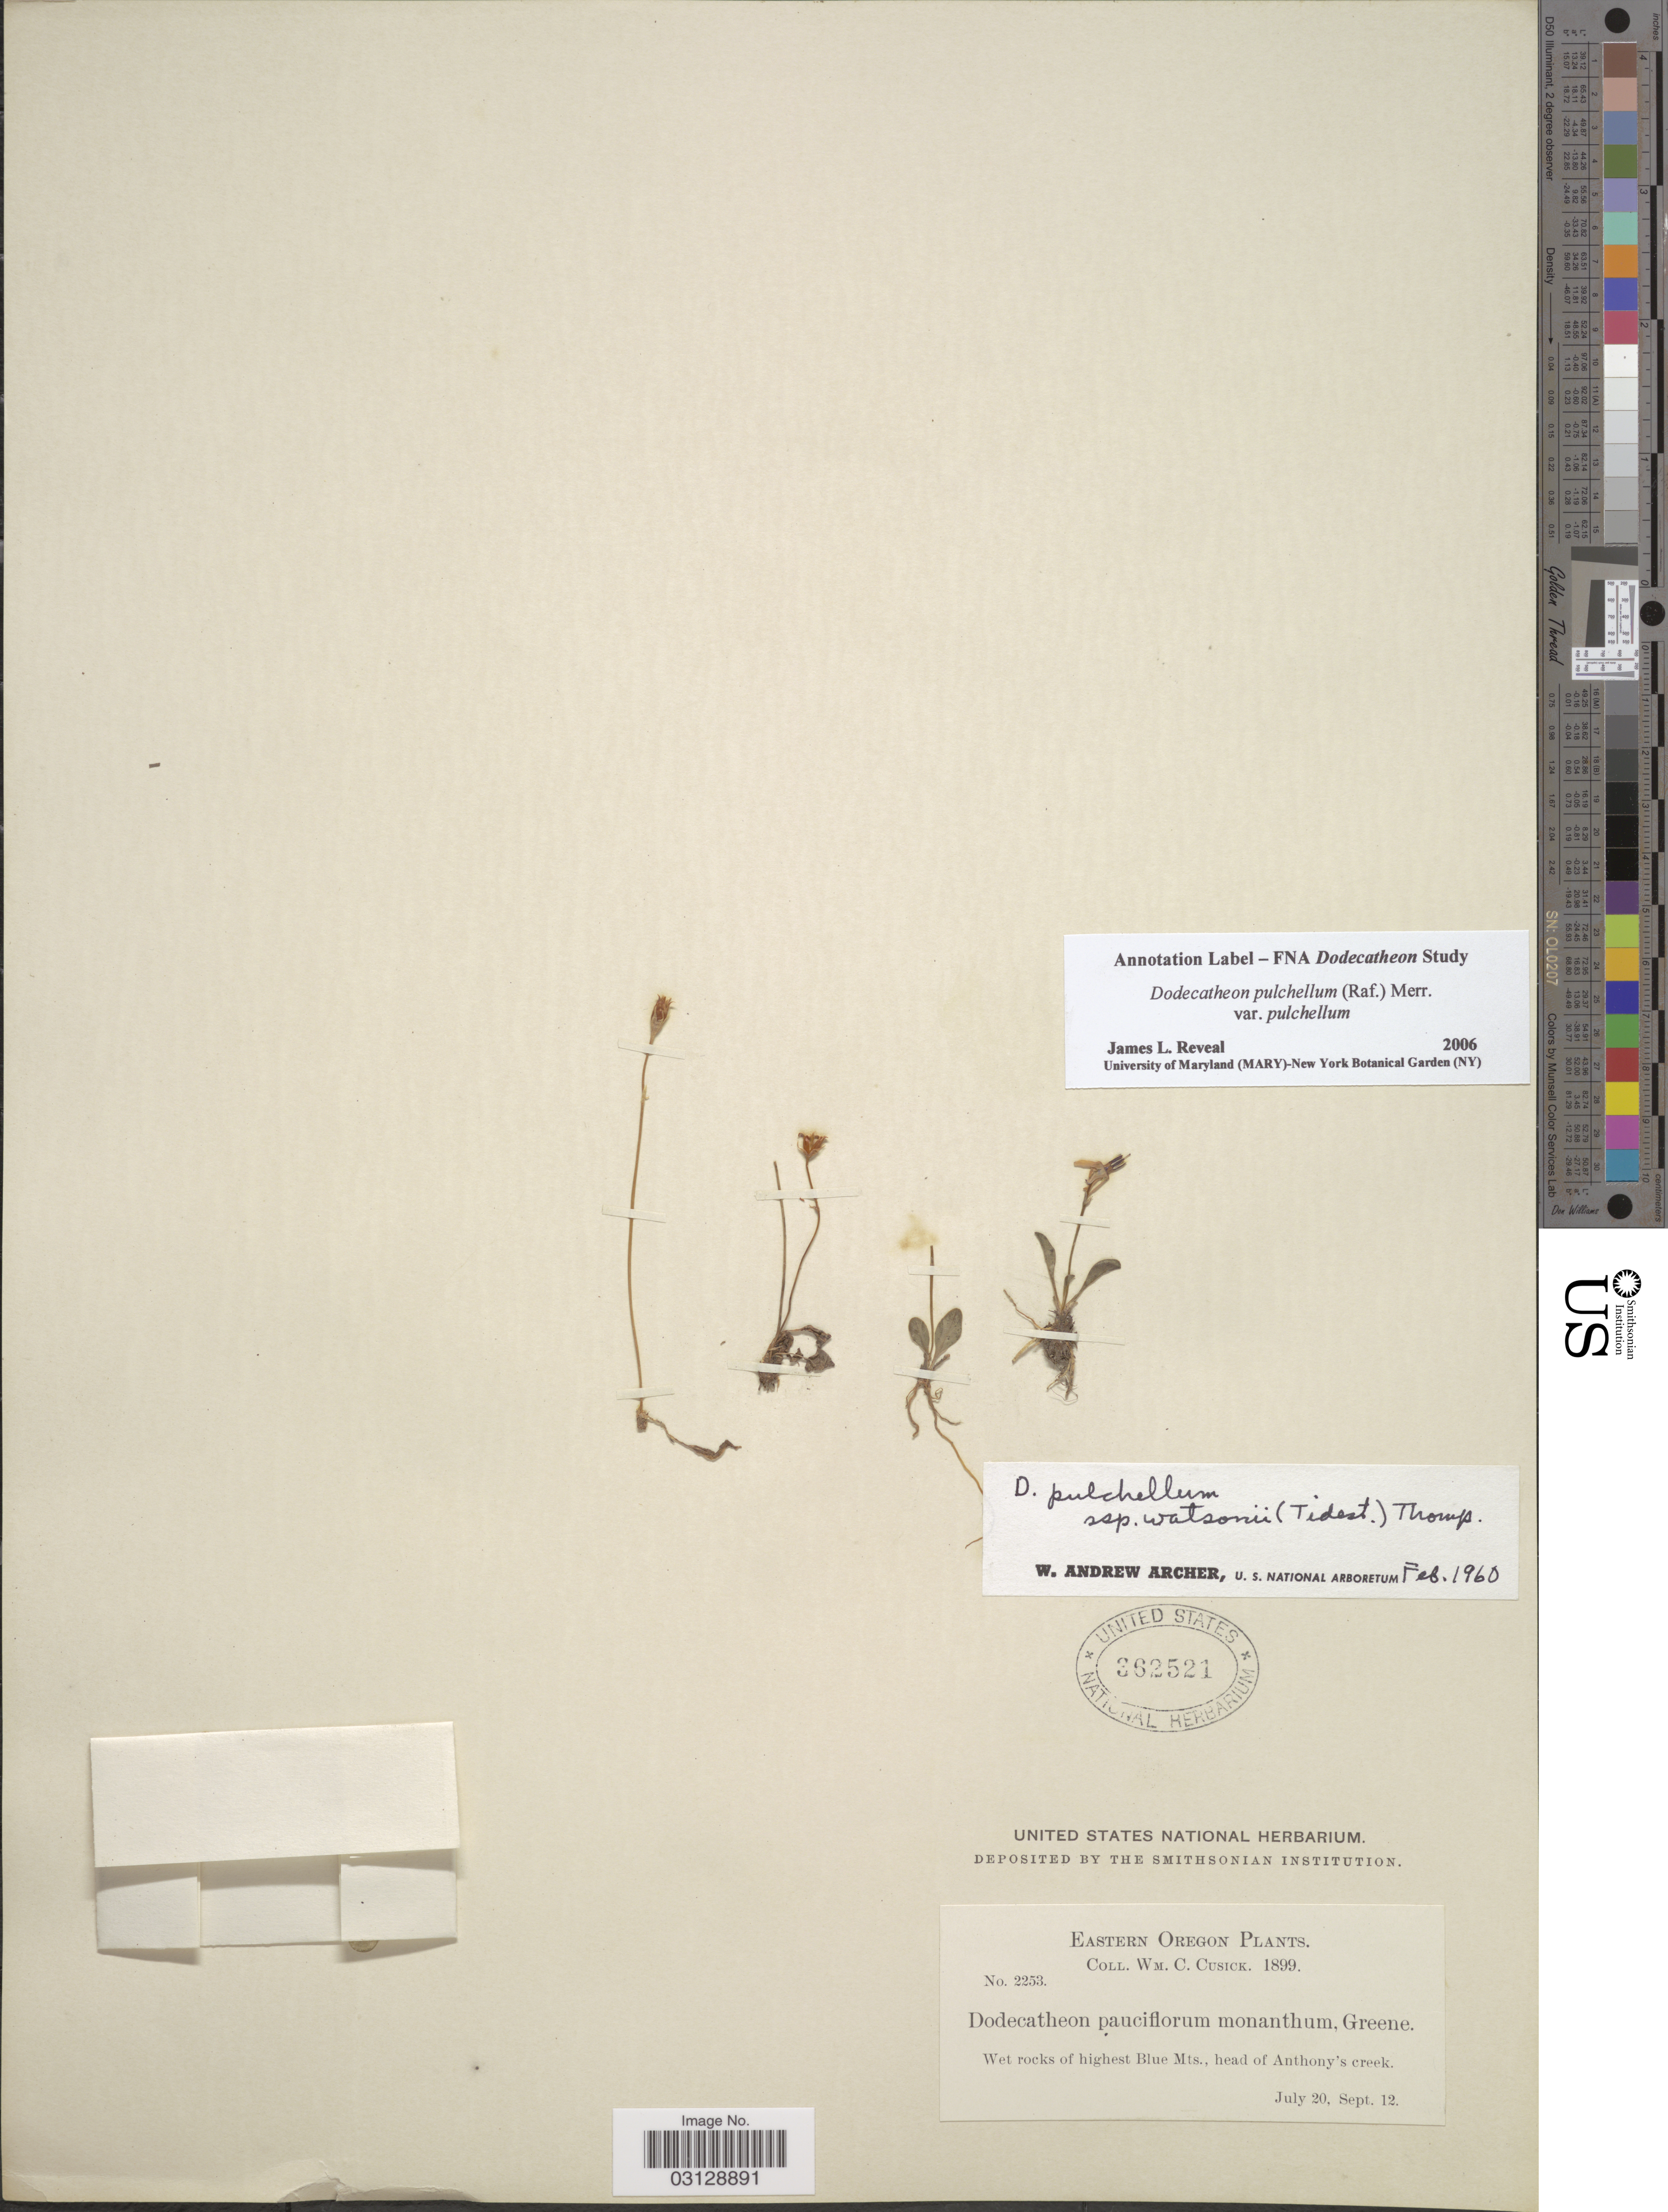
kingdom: Plantae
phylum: Tracheophyta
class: Magnoliopsida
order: Ericales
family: Primulaceae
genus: Dodecatheon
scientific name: Dodecatheon pulchellum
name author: (Raf.) Merr.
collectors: W. C. Cusick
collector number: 2253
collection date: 1899-07-20/1899-09-12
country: United States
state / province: Oregon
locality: Eastern Oregon. Wet rocks of highest Blue Mts., head of Anthony's creek.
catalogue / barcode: US 362521